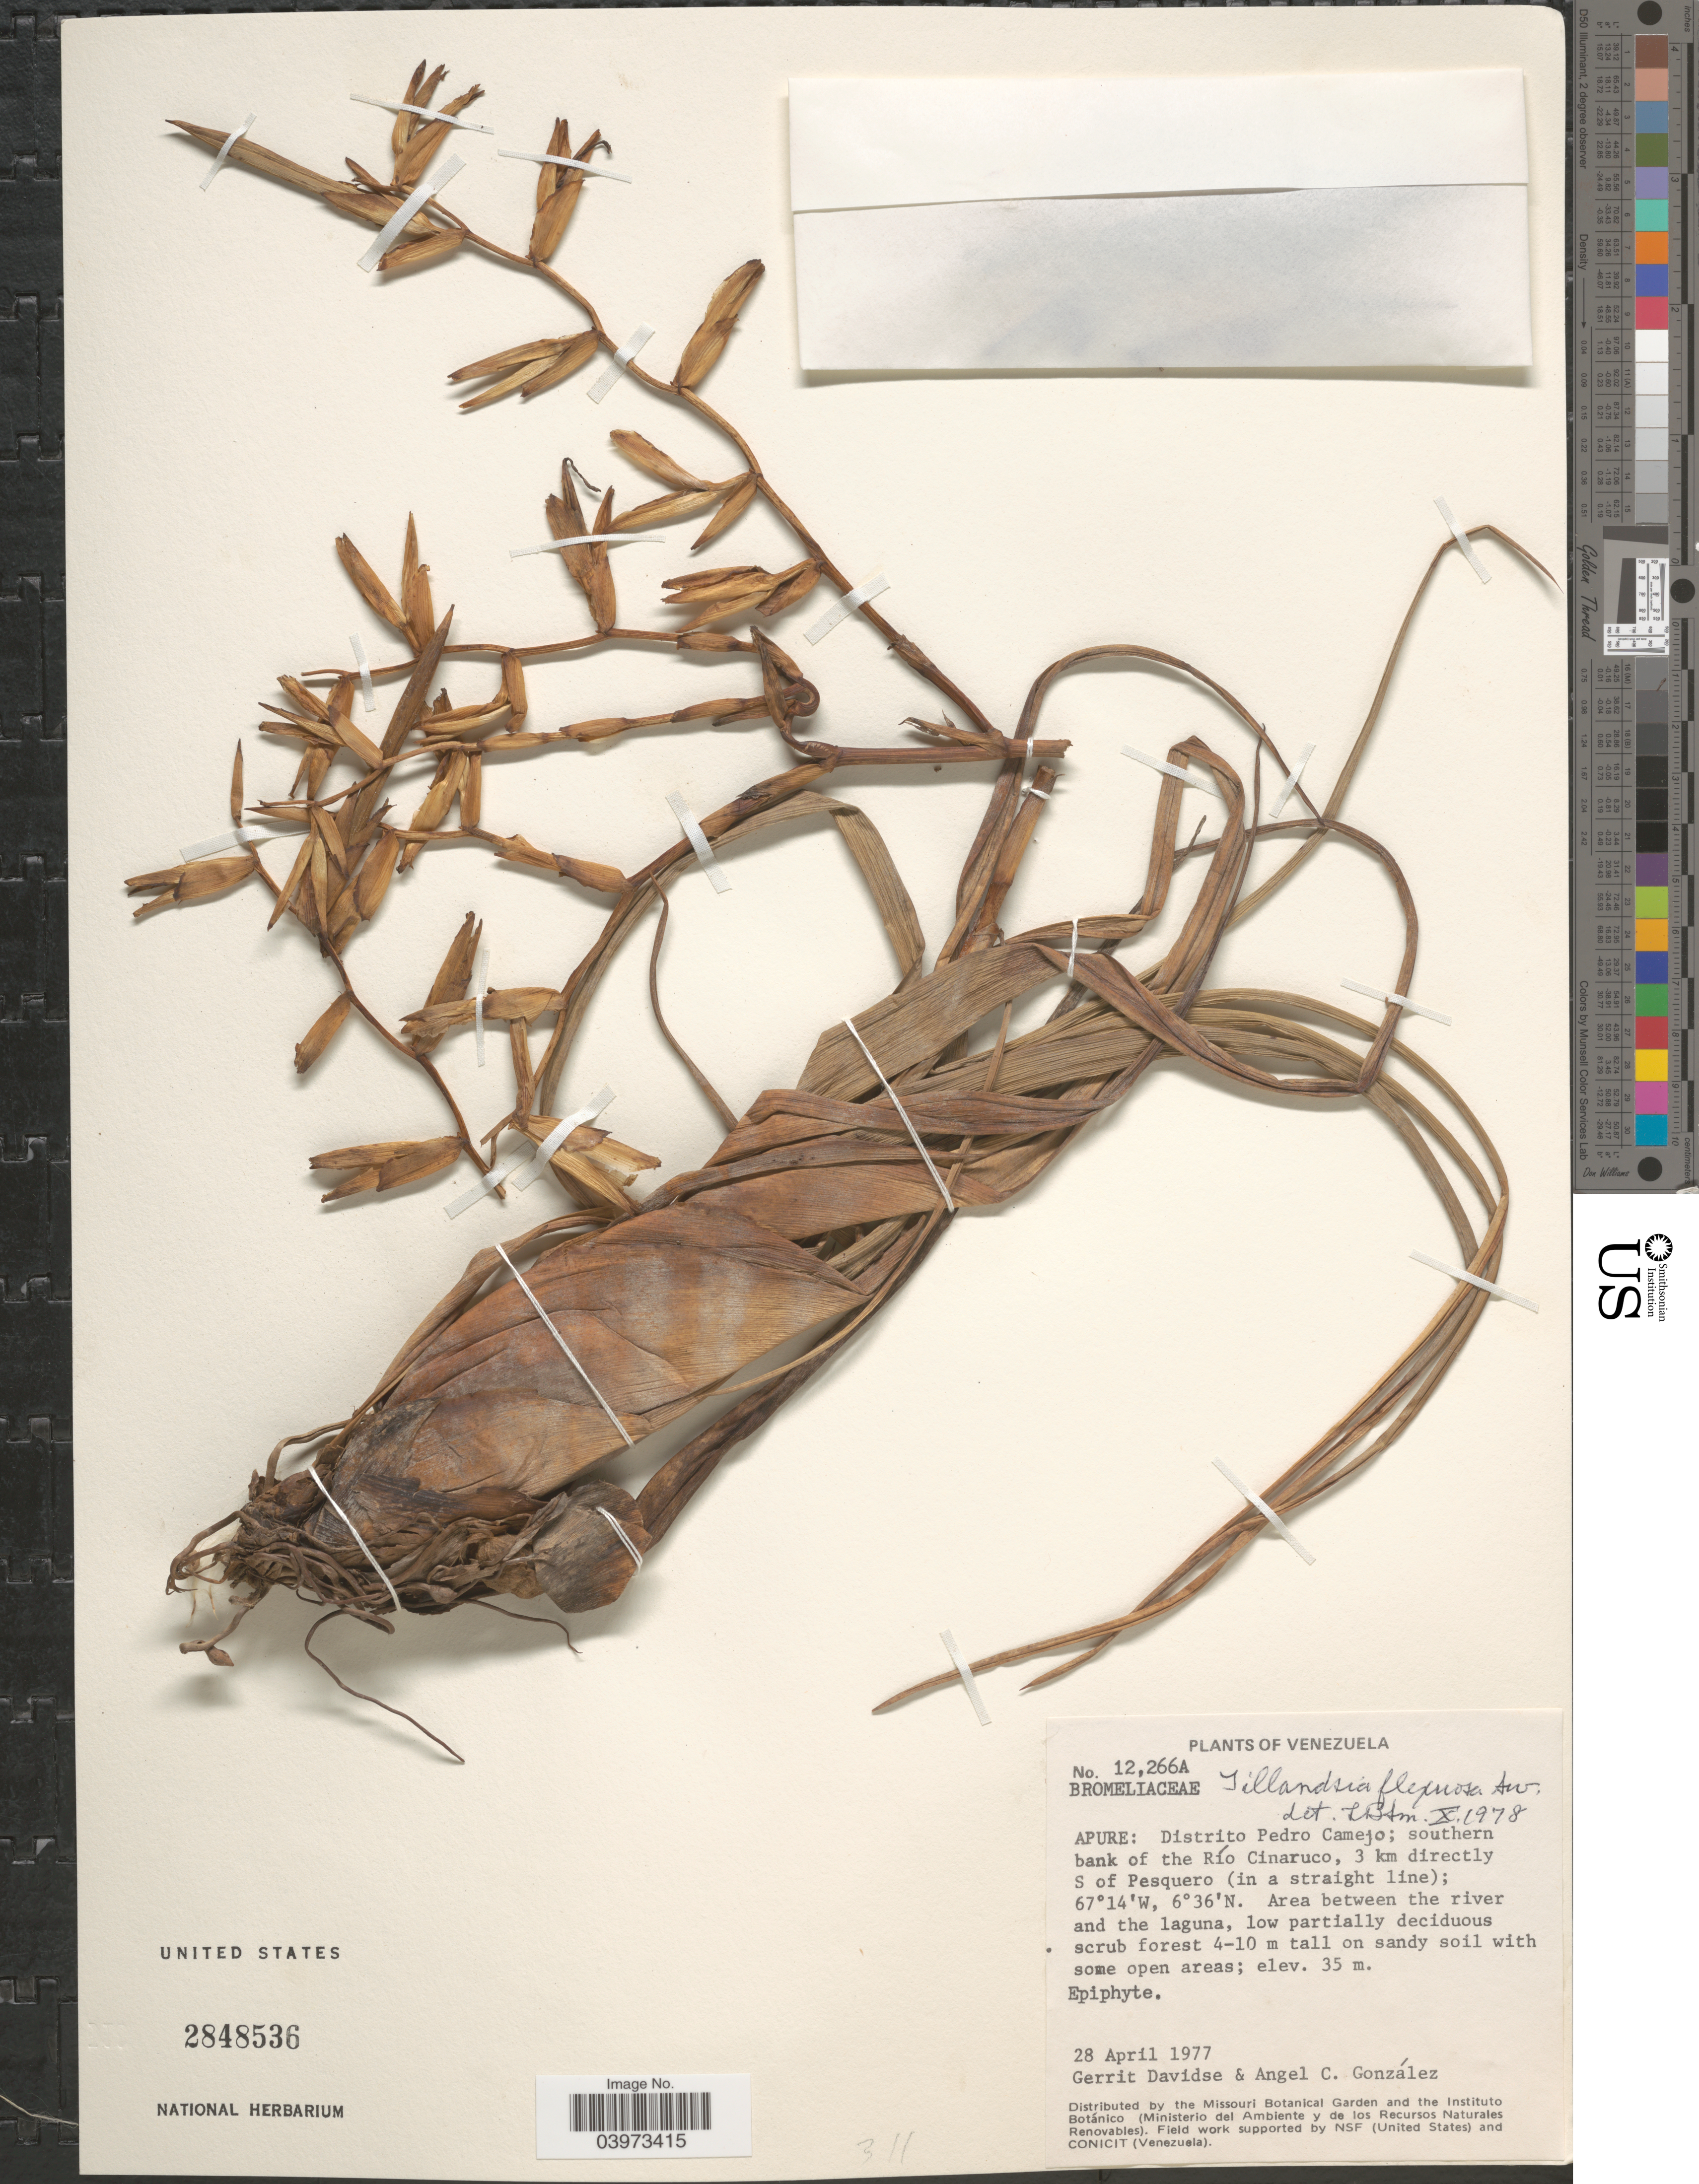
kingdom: Plantae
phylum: Tracheophyta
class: Liliopsida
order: Poales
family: Bromeliaceae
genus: Tillandsia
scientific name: Tillandsia flexuosa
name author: Sw.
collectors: G. Davidse & A. C. González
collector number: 12266A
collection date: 1977-04-28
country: Venezuela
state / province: Apure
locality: Distrito Pedro Camejo; southern bank of the Río Cinaruco, 3 km directly S of Pesquero (in a straight line). Area between the river and the laguna.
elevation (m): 35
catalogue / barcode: US 2848536